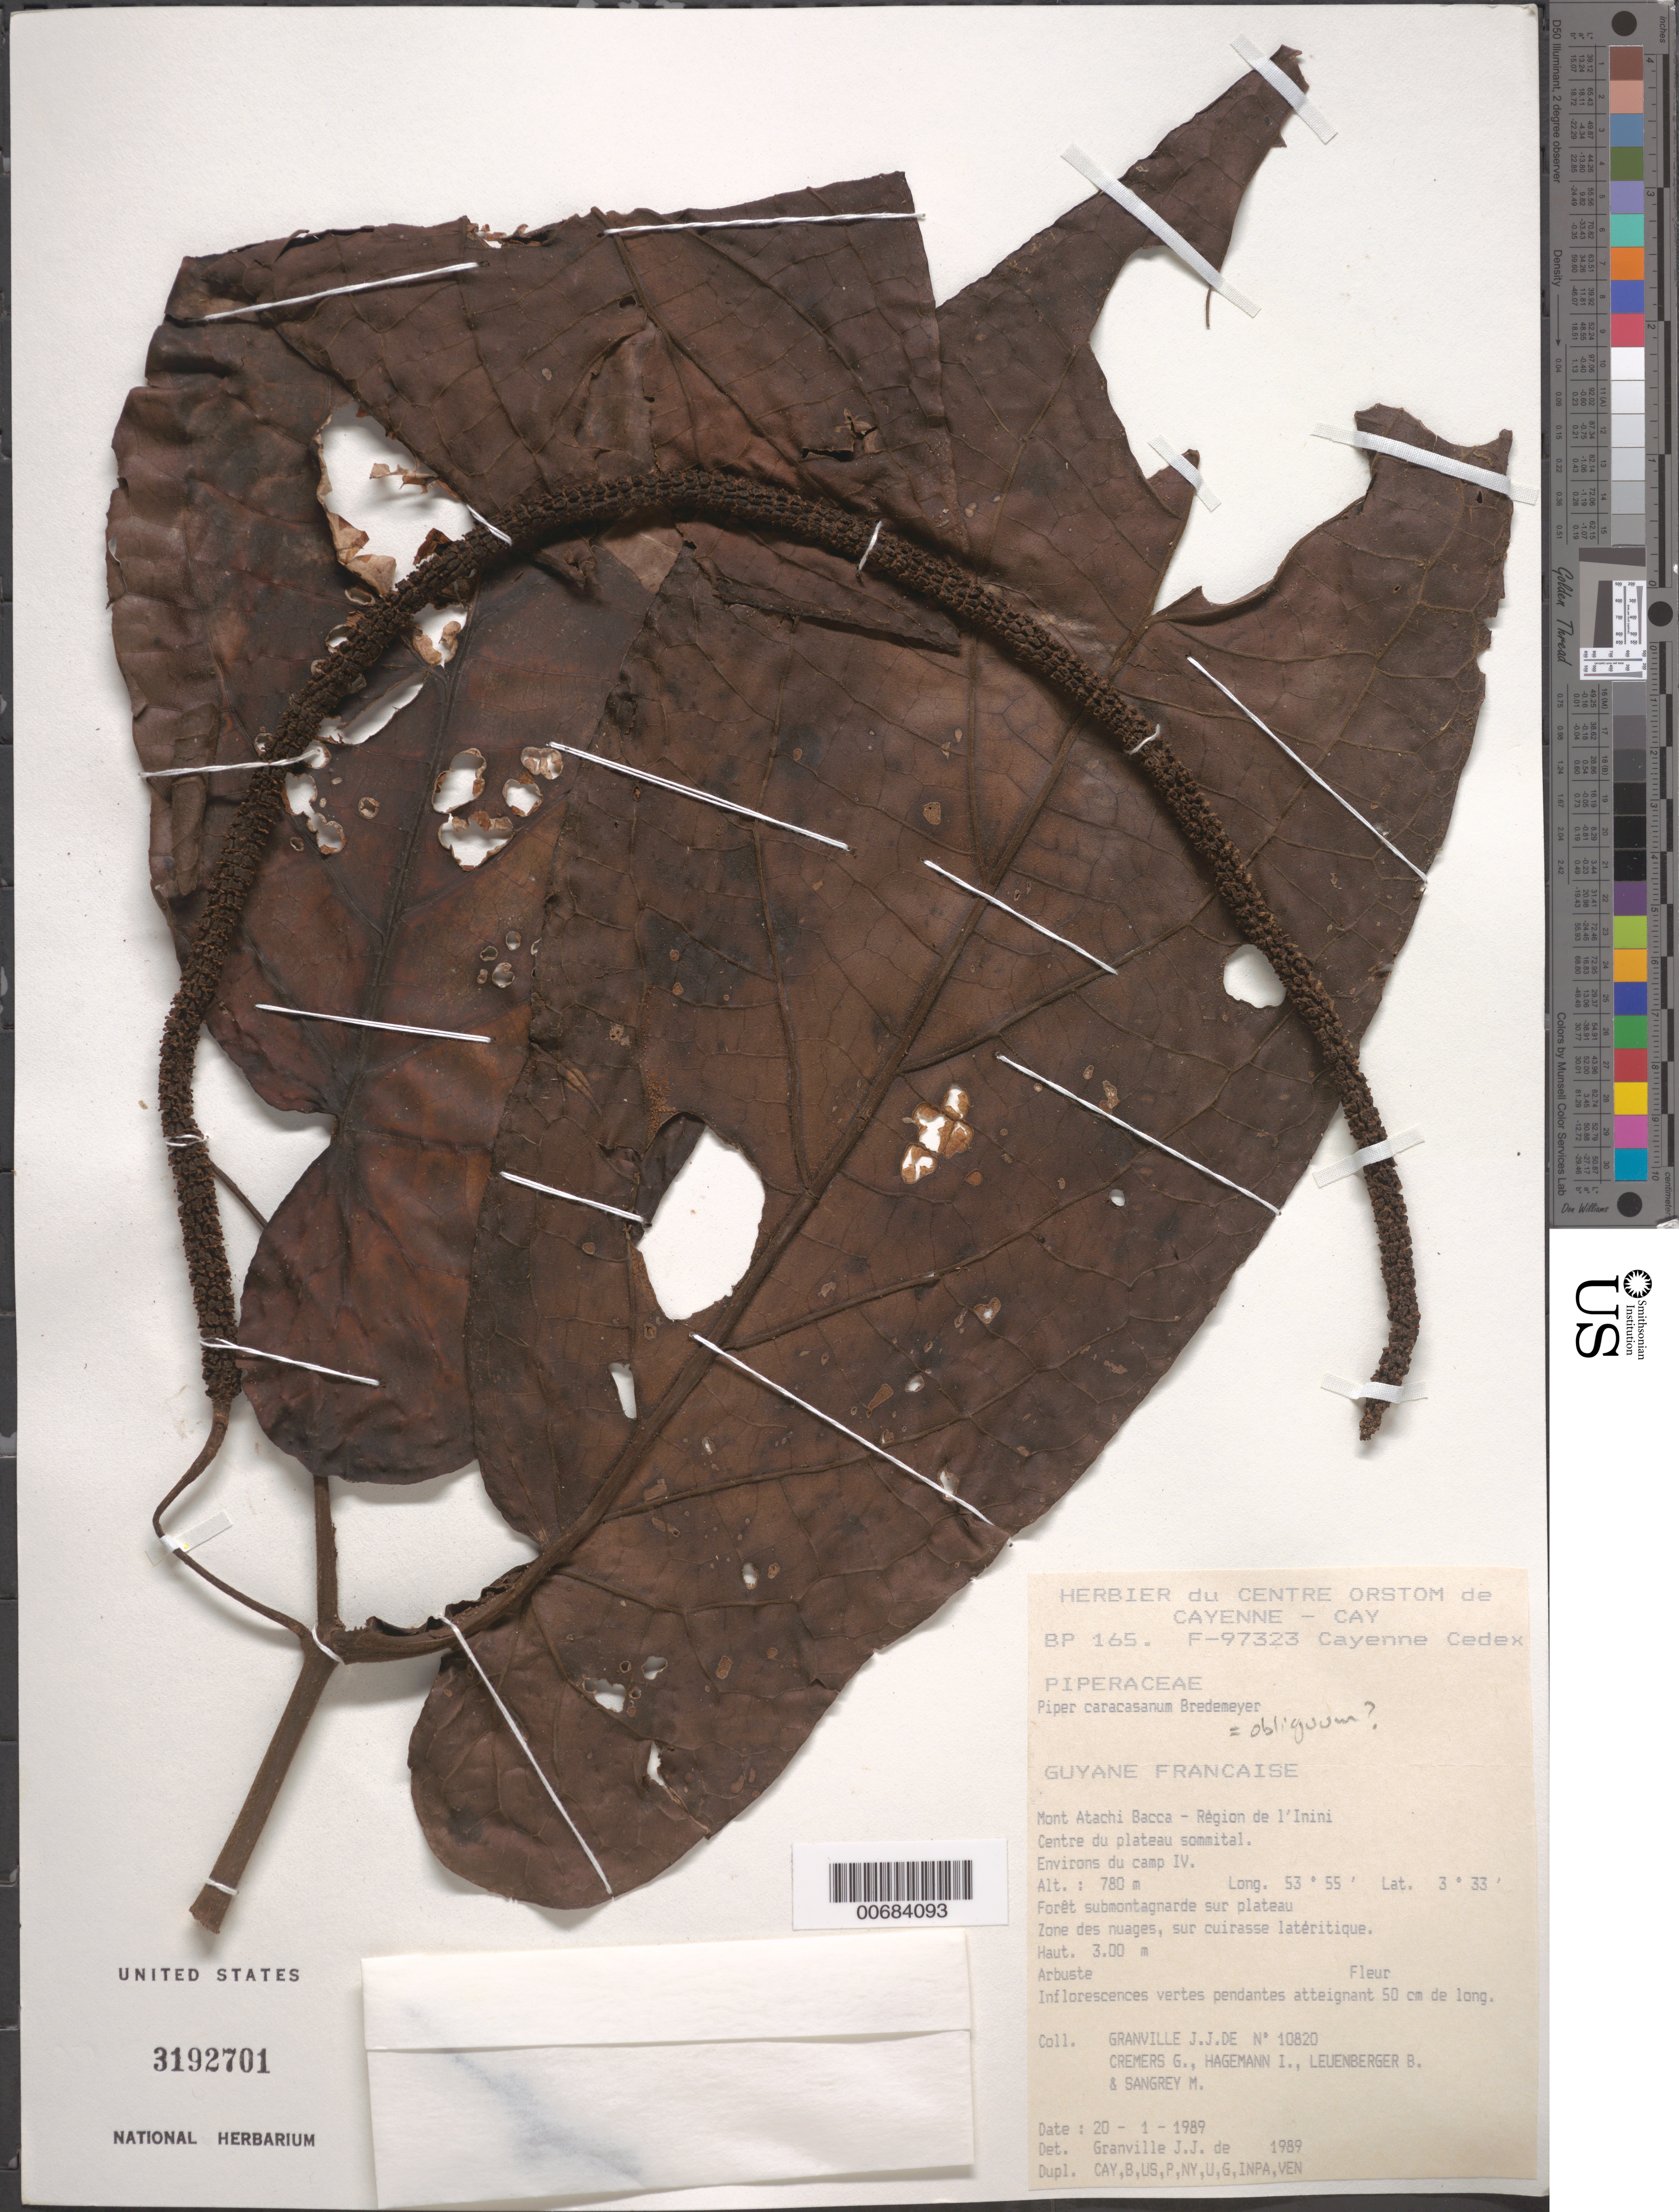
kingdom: Plantae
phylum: Tracheophyta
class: Magnoliopsida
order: Piperales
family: Piperaceae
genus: Piper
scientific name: Piper caracasanum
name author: Bredem. ex Link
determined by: Granville, J. J. de, (CAY), Institut de Recherche pour le Developpement (IRD) (FRENCH GUIANA)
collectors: J.-J. de Granville, G. Cremers, J. Hagemann, B. E. Leuenberger & M. S. Sangrey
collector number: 10820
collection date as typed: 20-Jan-89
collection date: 1989-01-20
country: French Guiana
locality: Mont Atachi Bacca, région de l'Inini. Centre du plateau sommital. Environs du camp IV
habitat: Forêt submontagnarde sur plateau. Zone de nuages, sur cuirasse latéritique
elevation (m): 780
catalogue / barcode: US 3192701